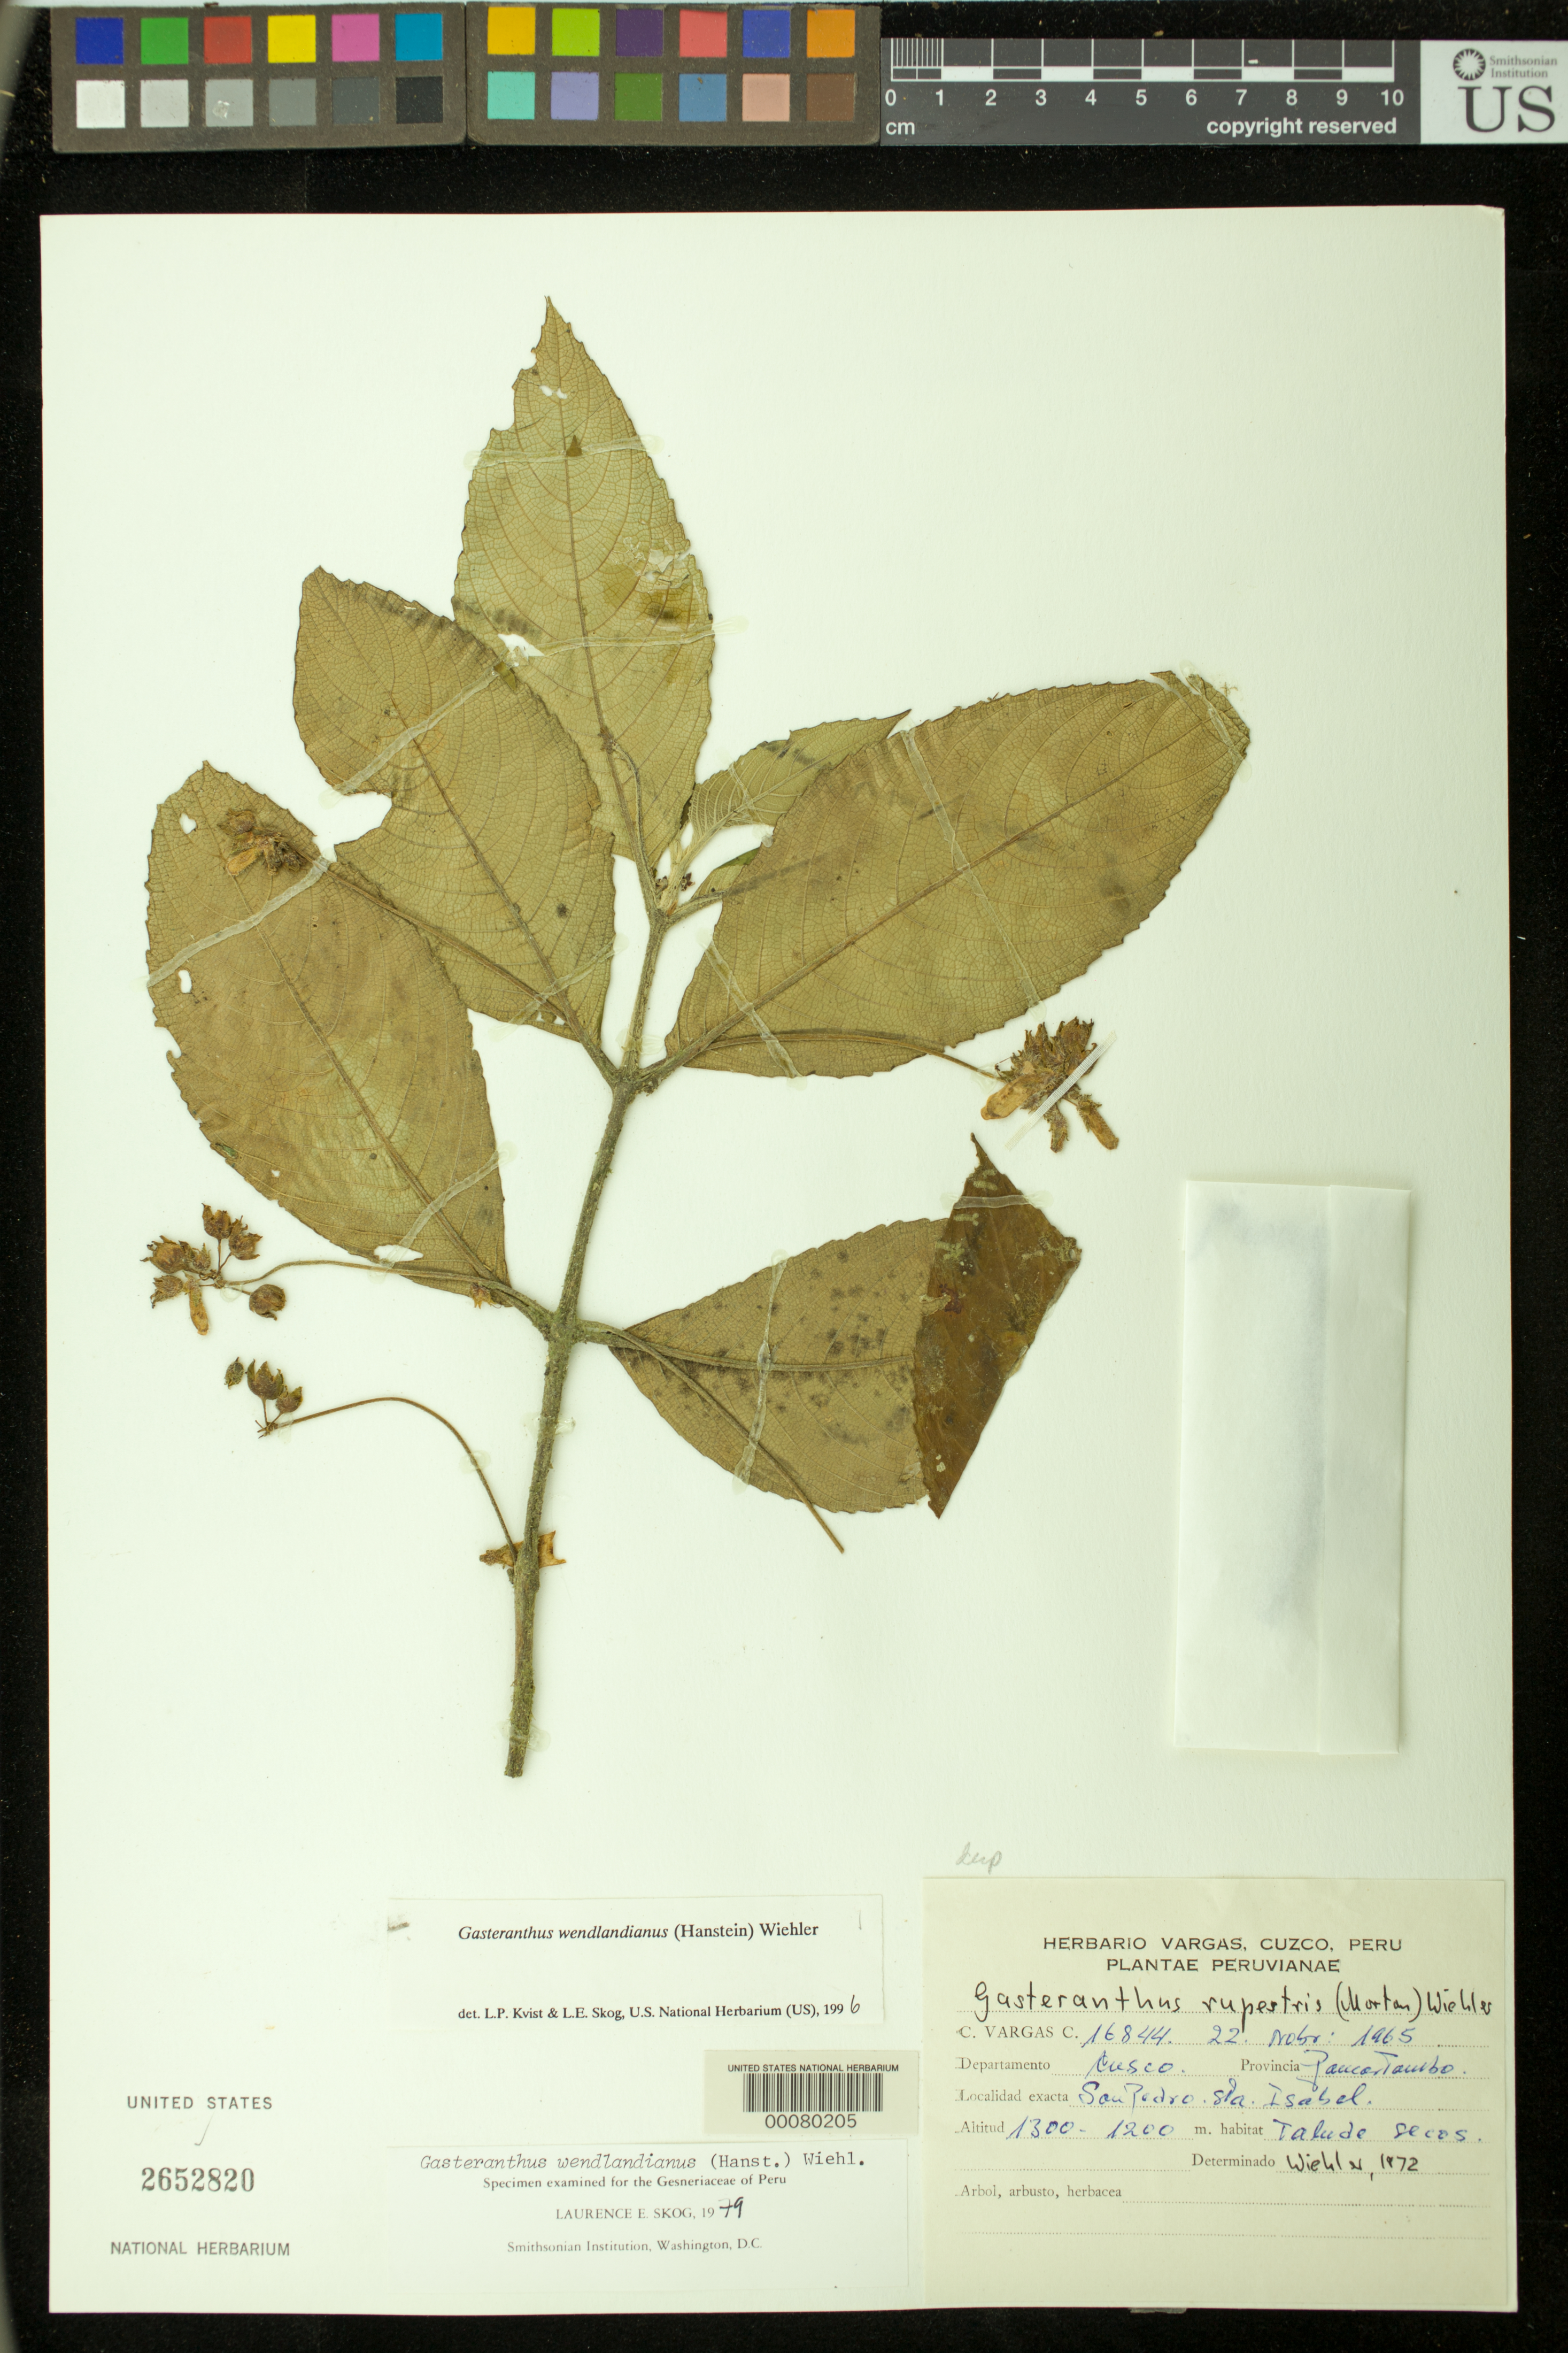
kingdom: Plantae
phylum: Tracheophyta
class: Magnoliopsida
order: Lamiales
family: Gesneriaceae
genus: Gasteranthus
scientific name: Gasteranthus wendlandianus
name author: (Hanst.) Wiehler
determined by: Skog, Laurence E.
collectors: C. Vargas C.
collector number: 16844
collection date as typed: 22 Nov 1965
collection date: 1965-11-22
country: Peru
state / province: Cusco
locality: Prov. Paucartambo; San Pedro, Sta. Isabel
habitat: Taludes secos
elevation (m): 1200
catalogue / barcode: US 2652820